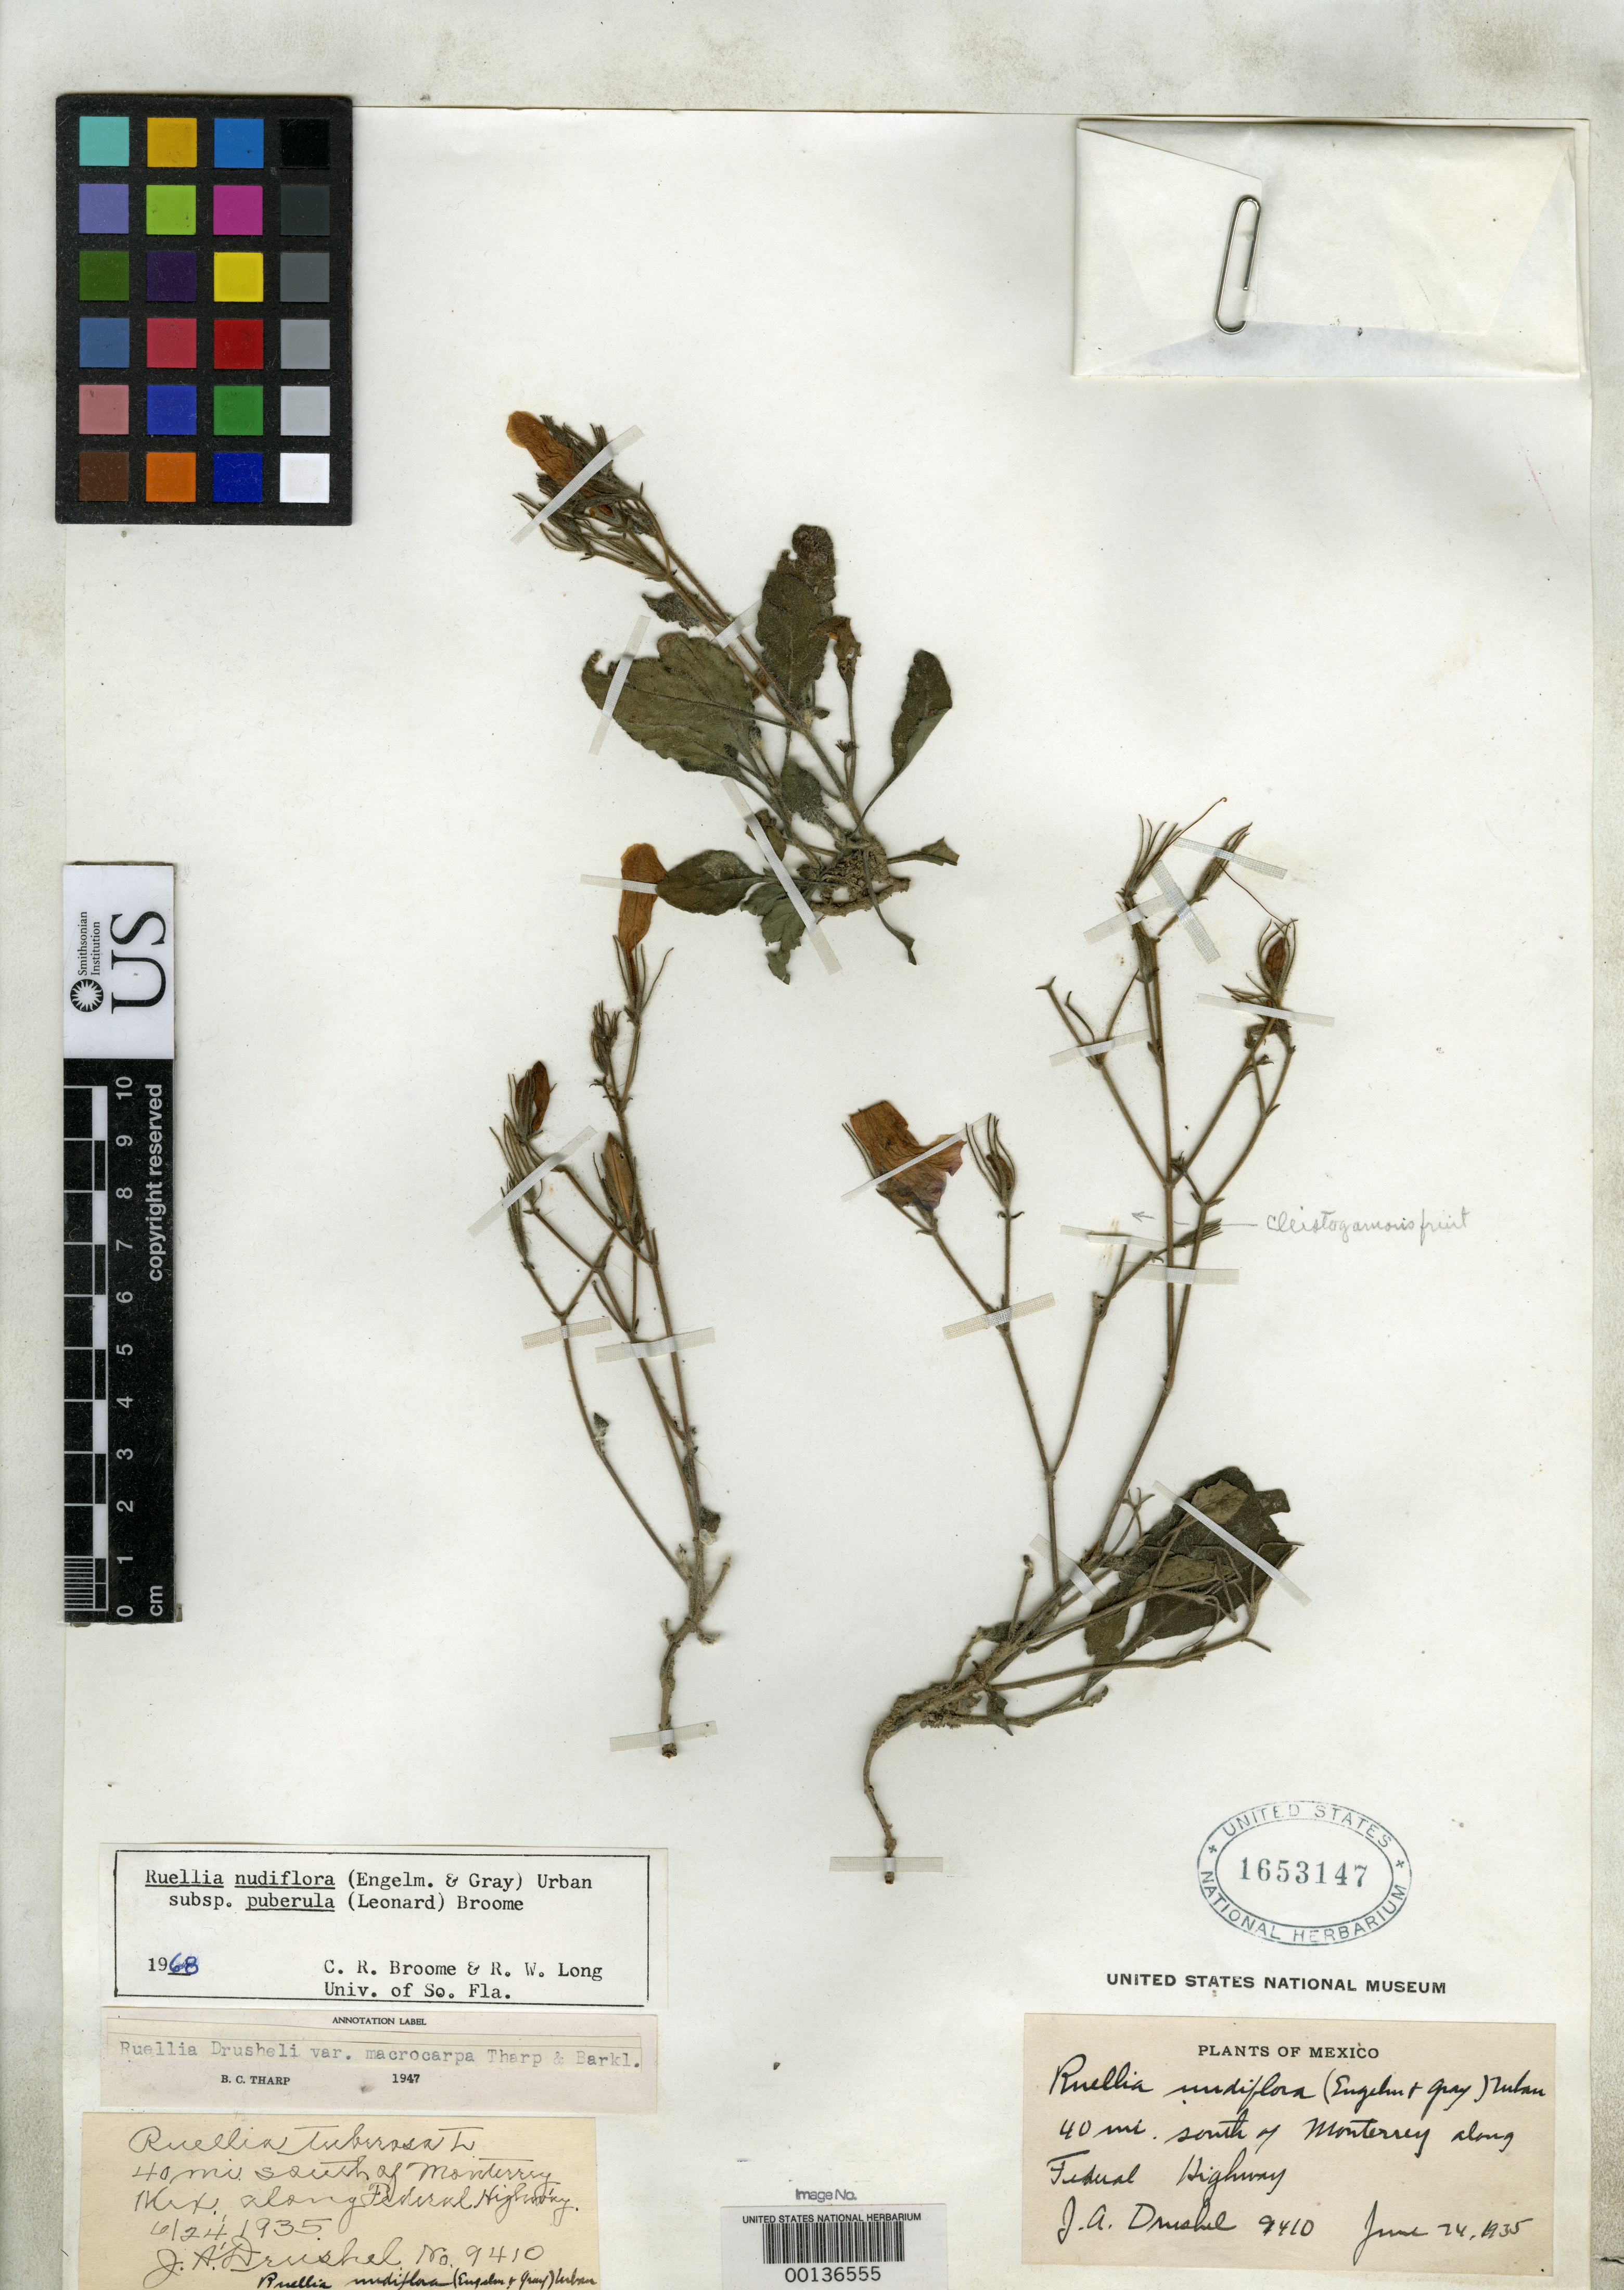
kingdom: Plantae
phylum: Tracheophyta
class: Magnoliopsida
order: Lamiales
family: Acanthaceae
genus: Ruellia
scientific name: Ruellia drushelii var. macrocarpa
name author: Tharp & F.A. Barkley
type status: Isotype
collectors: J. A. Drushel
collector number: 9410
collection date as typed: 24 Jun 1935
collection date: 1935-06-24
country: Mexico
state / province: Nuevo León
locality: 40 m. S of Monterrey.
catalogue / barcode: US 1653147